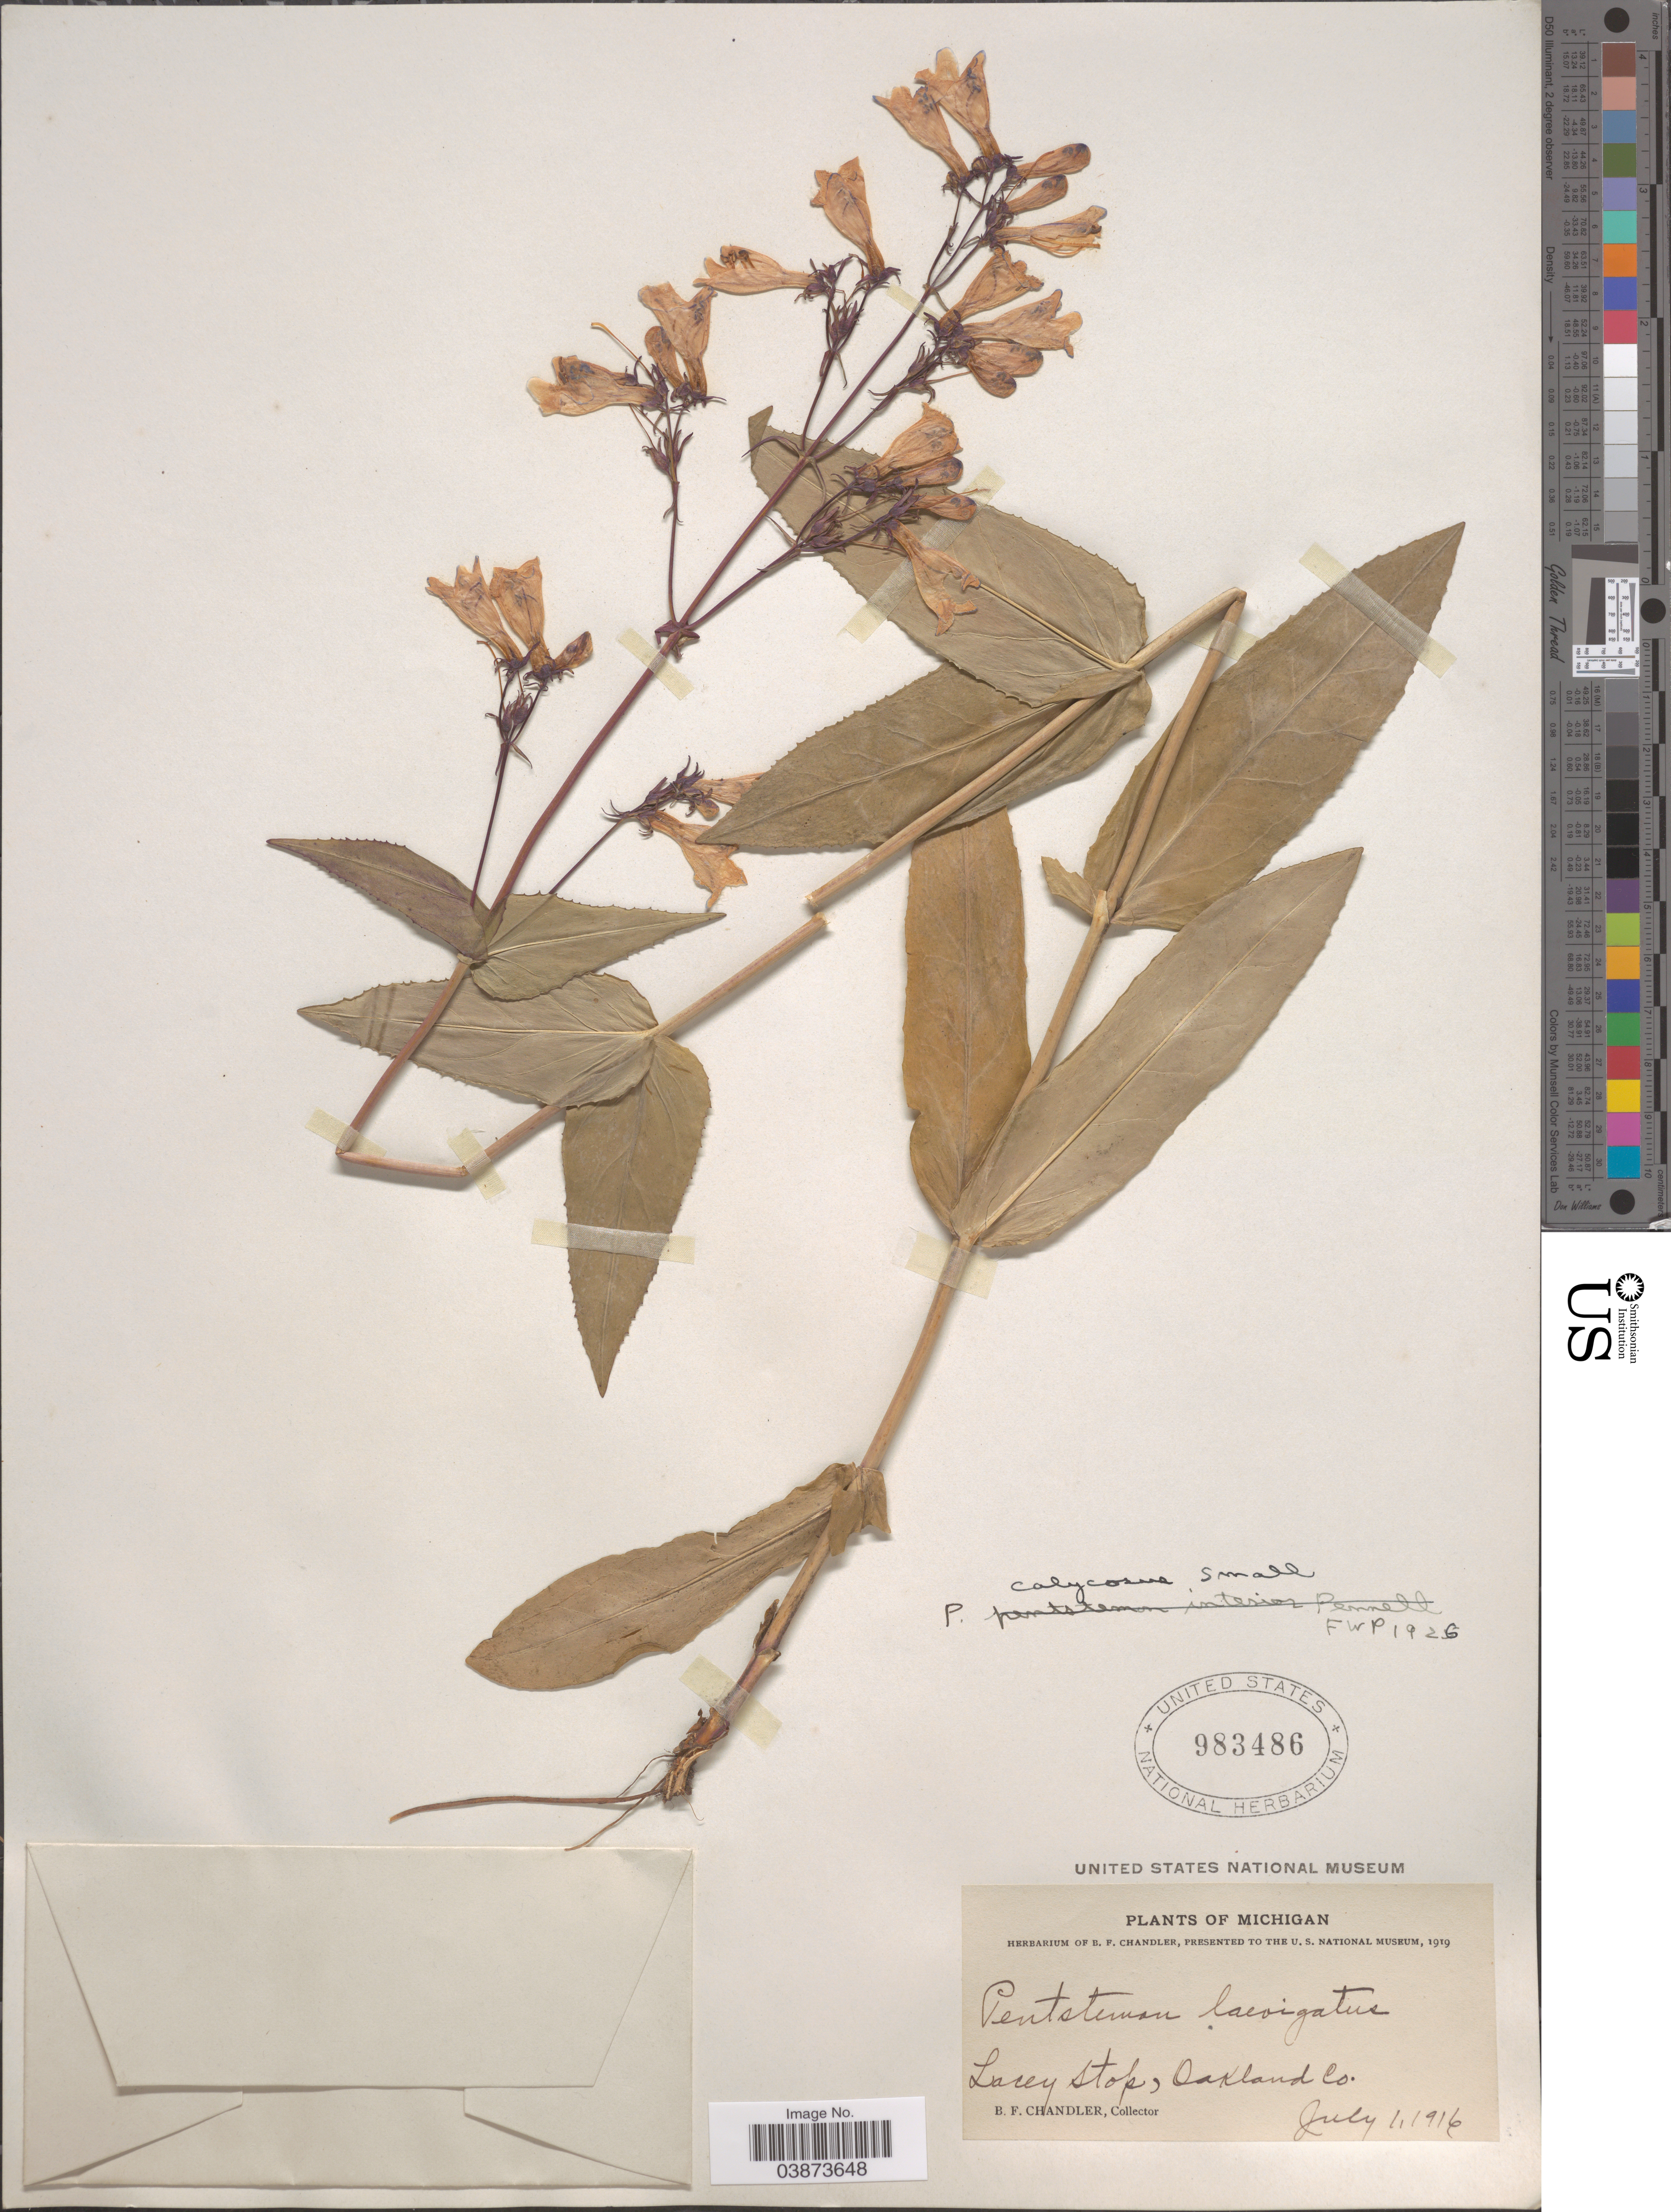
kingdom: Plantae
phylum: Tracheophyta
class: Magnoliopsida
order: Lamiales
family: Plantaginaceae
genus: Penstemon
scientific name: Penstemon calycosus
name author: Small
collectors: B. F. Chandler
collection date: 1916-07-01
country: United States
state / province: Michigan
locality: Lacey stop, Oakland Co.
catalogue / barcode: US 983486